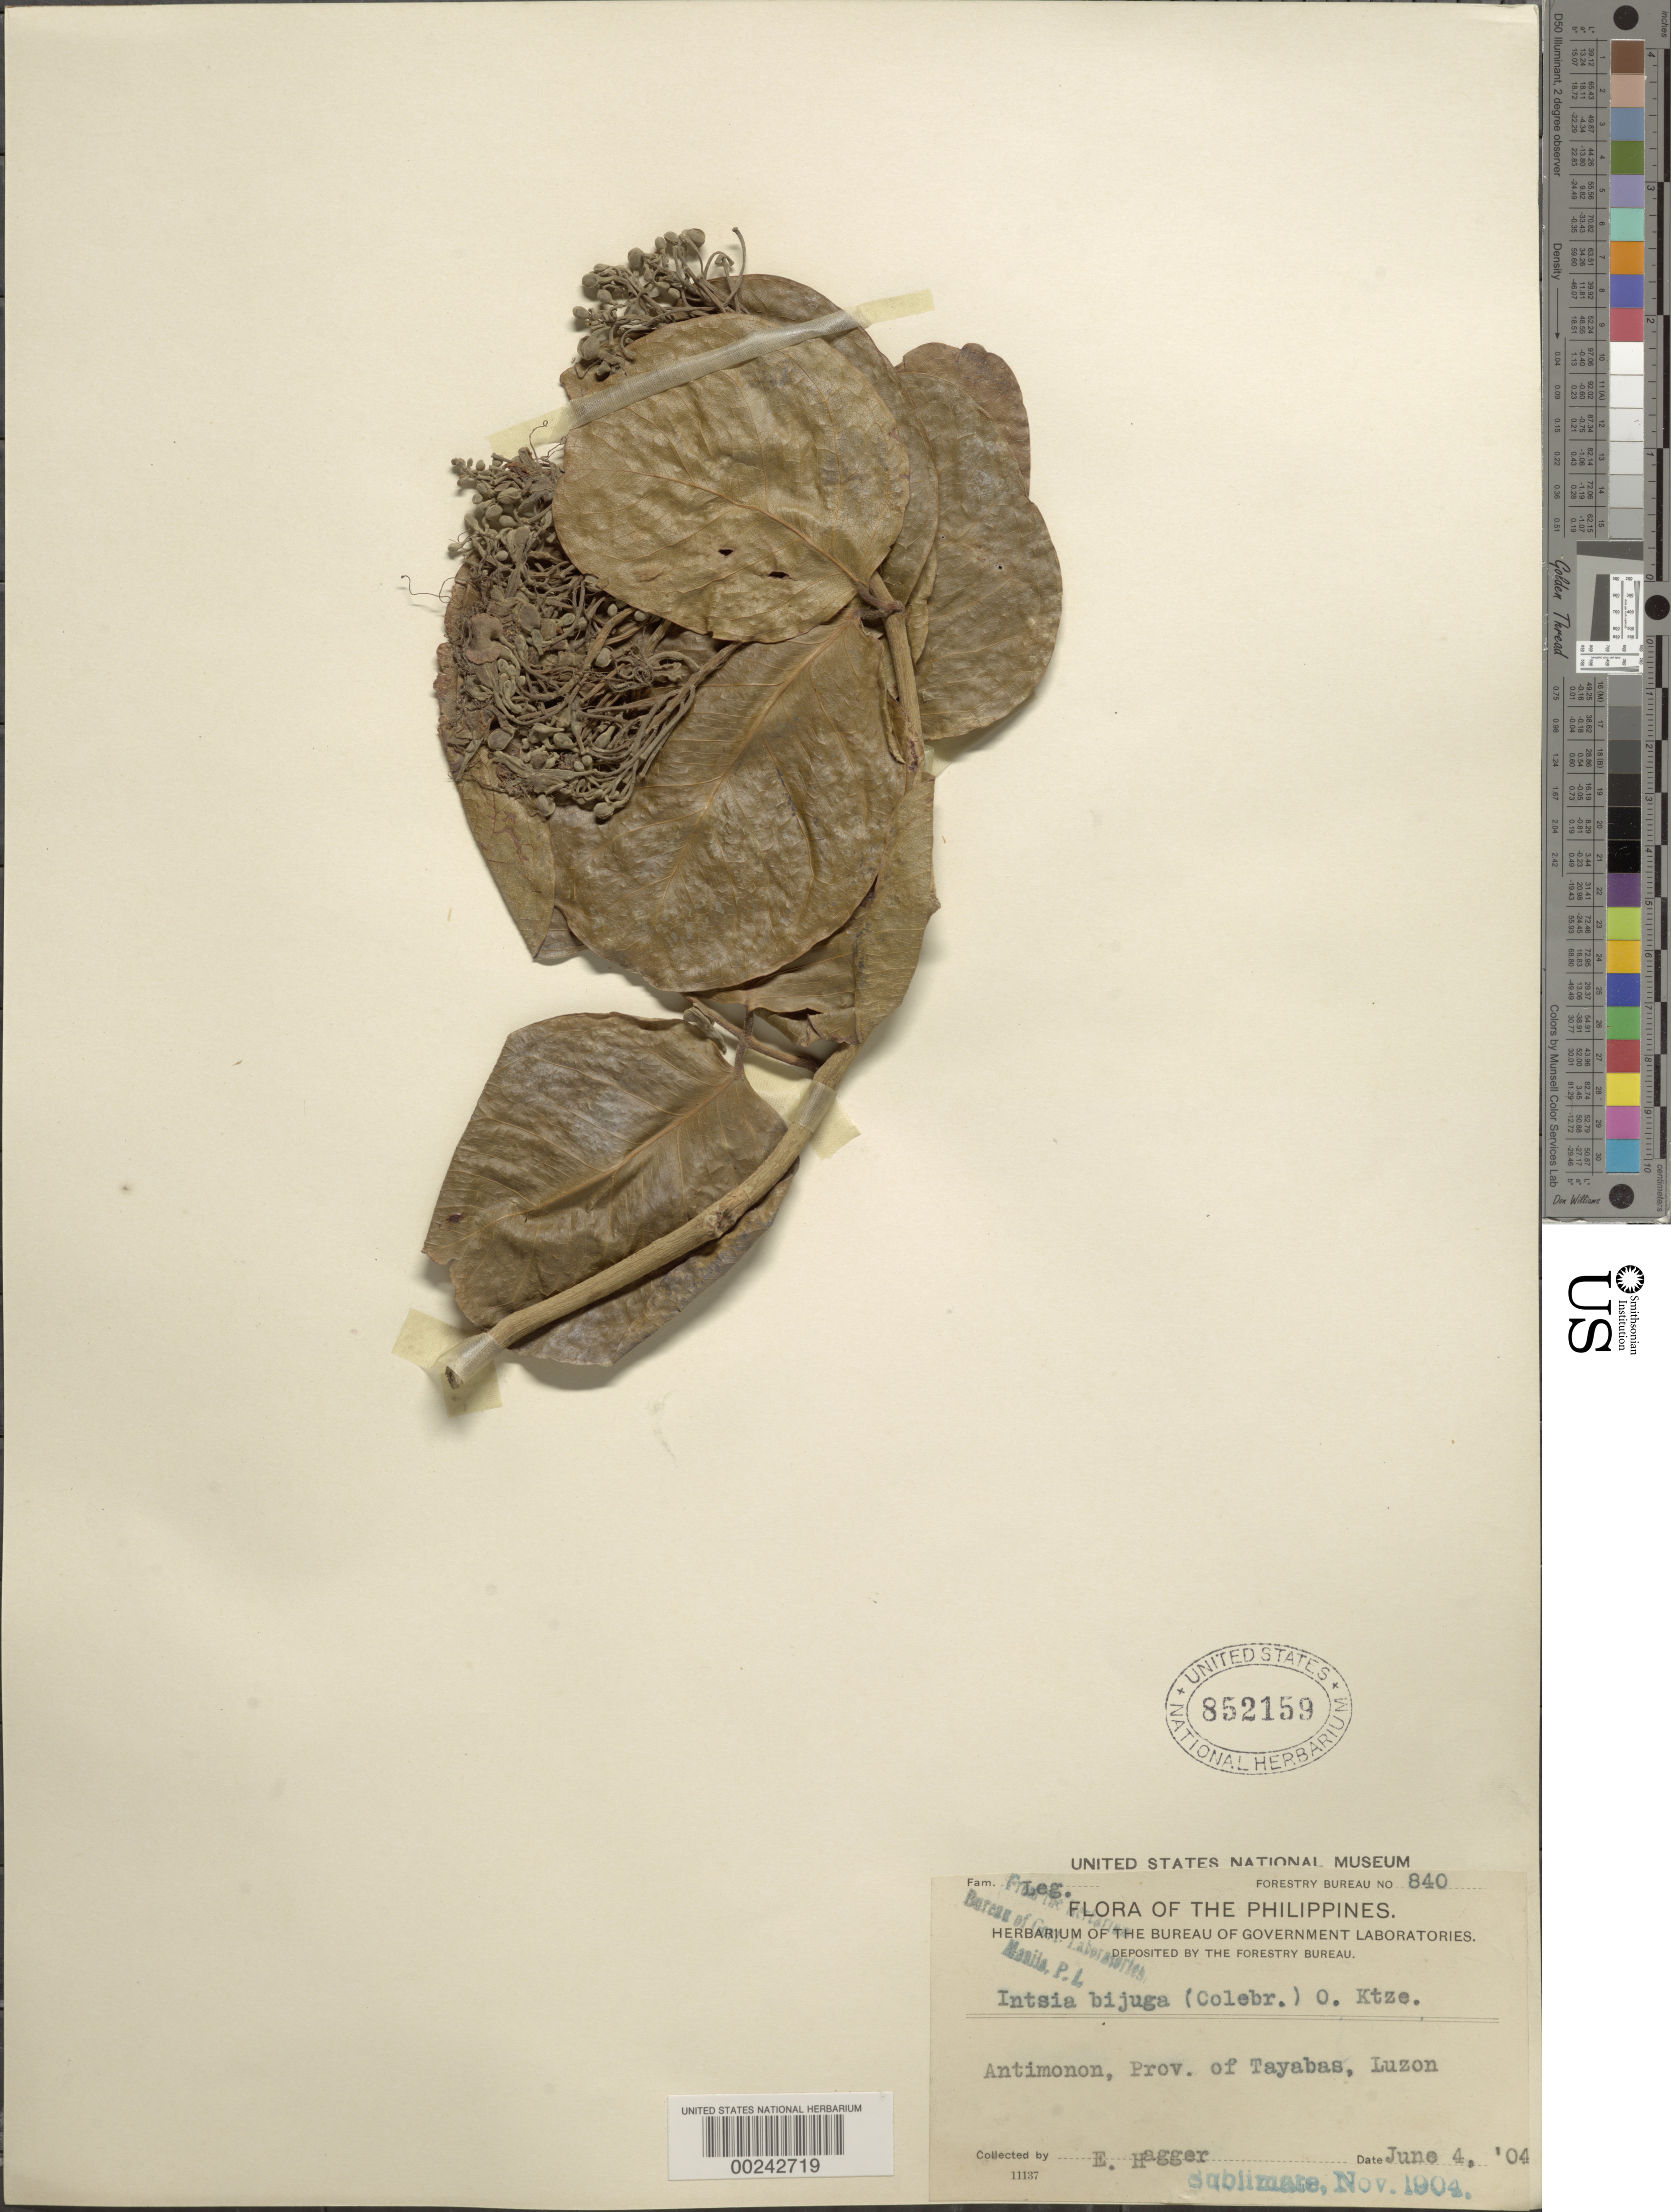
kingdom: Plantae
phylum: Tracheophyta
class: Magnoliopsida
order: Fabales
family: Fabaceae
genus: Intsia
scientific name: Intsia bijuga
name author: (Colebr.) Kuntze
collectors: E. Hagger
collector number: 840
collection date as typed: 04 Jun 1904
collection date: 1904-06-04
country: Philippines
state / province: Calabarzon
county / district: Quezon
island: Luzon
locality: Antimonon, tayabas prov. [= quezon province]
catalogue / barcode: US 852159